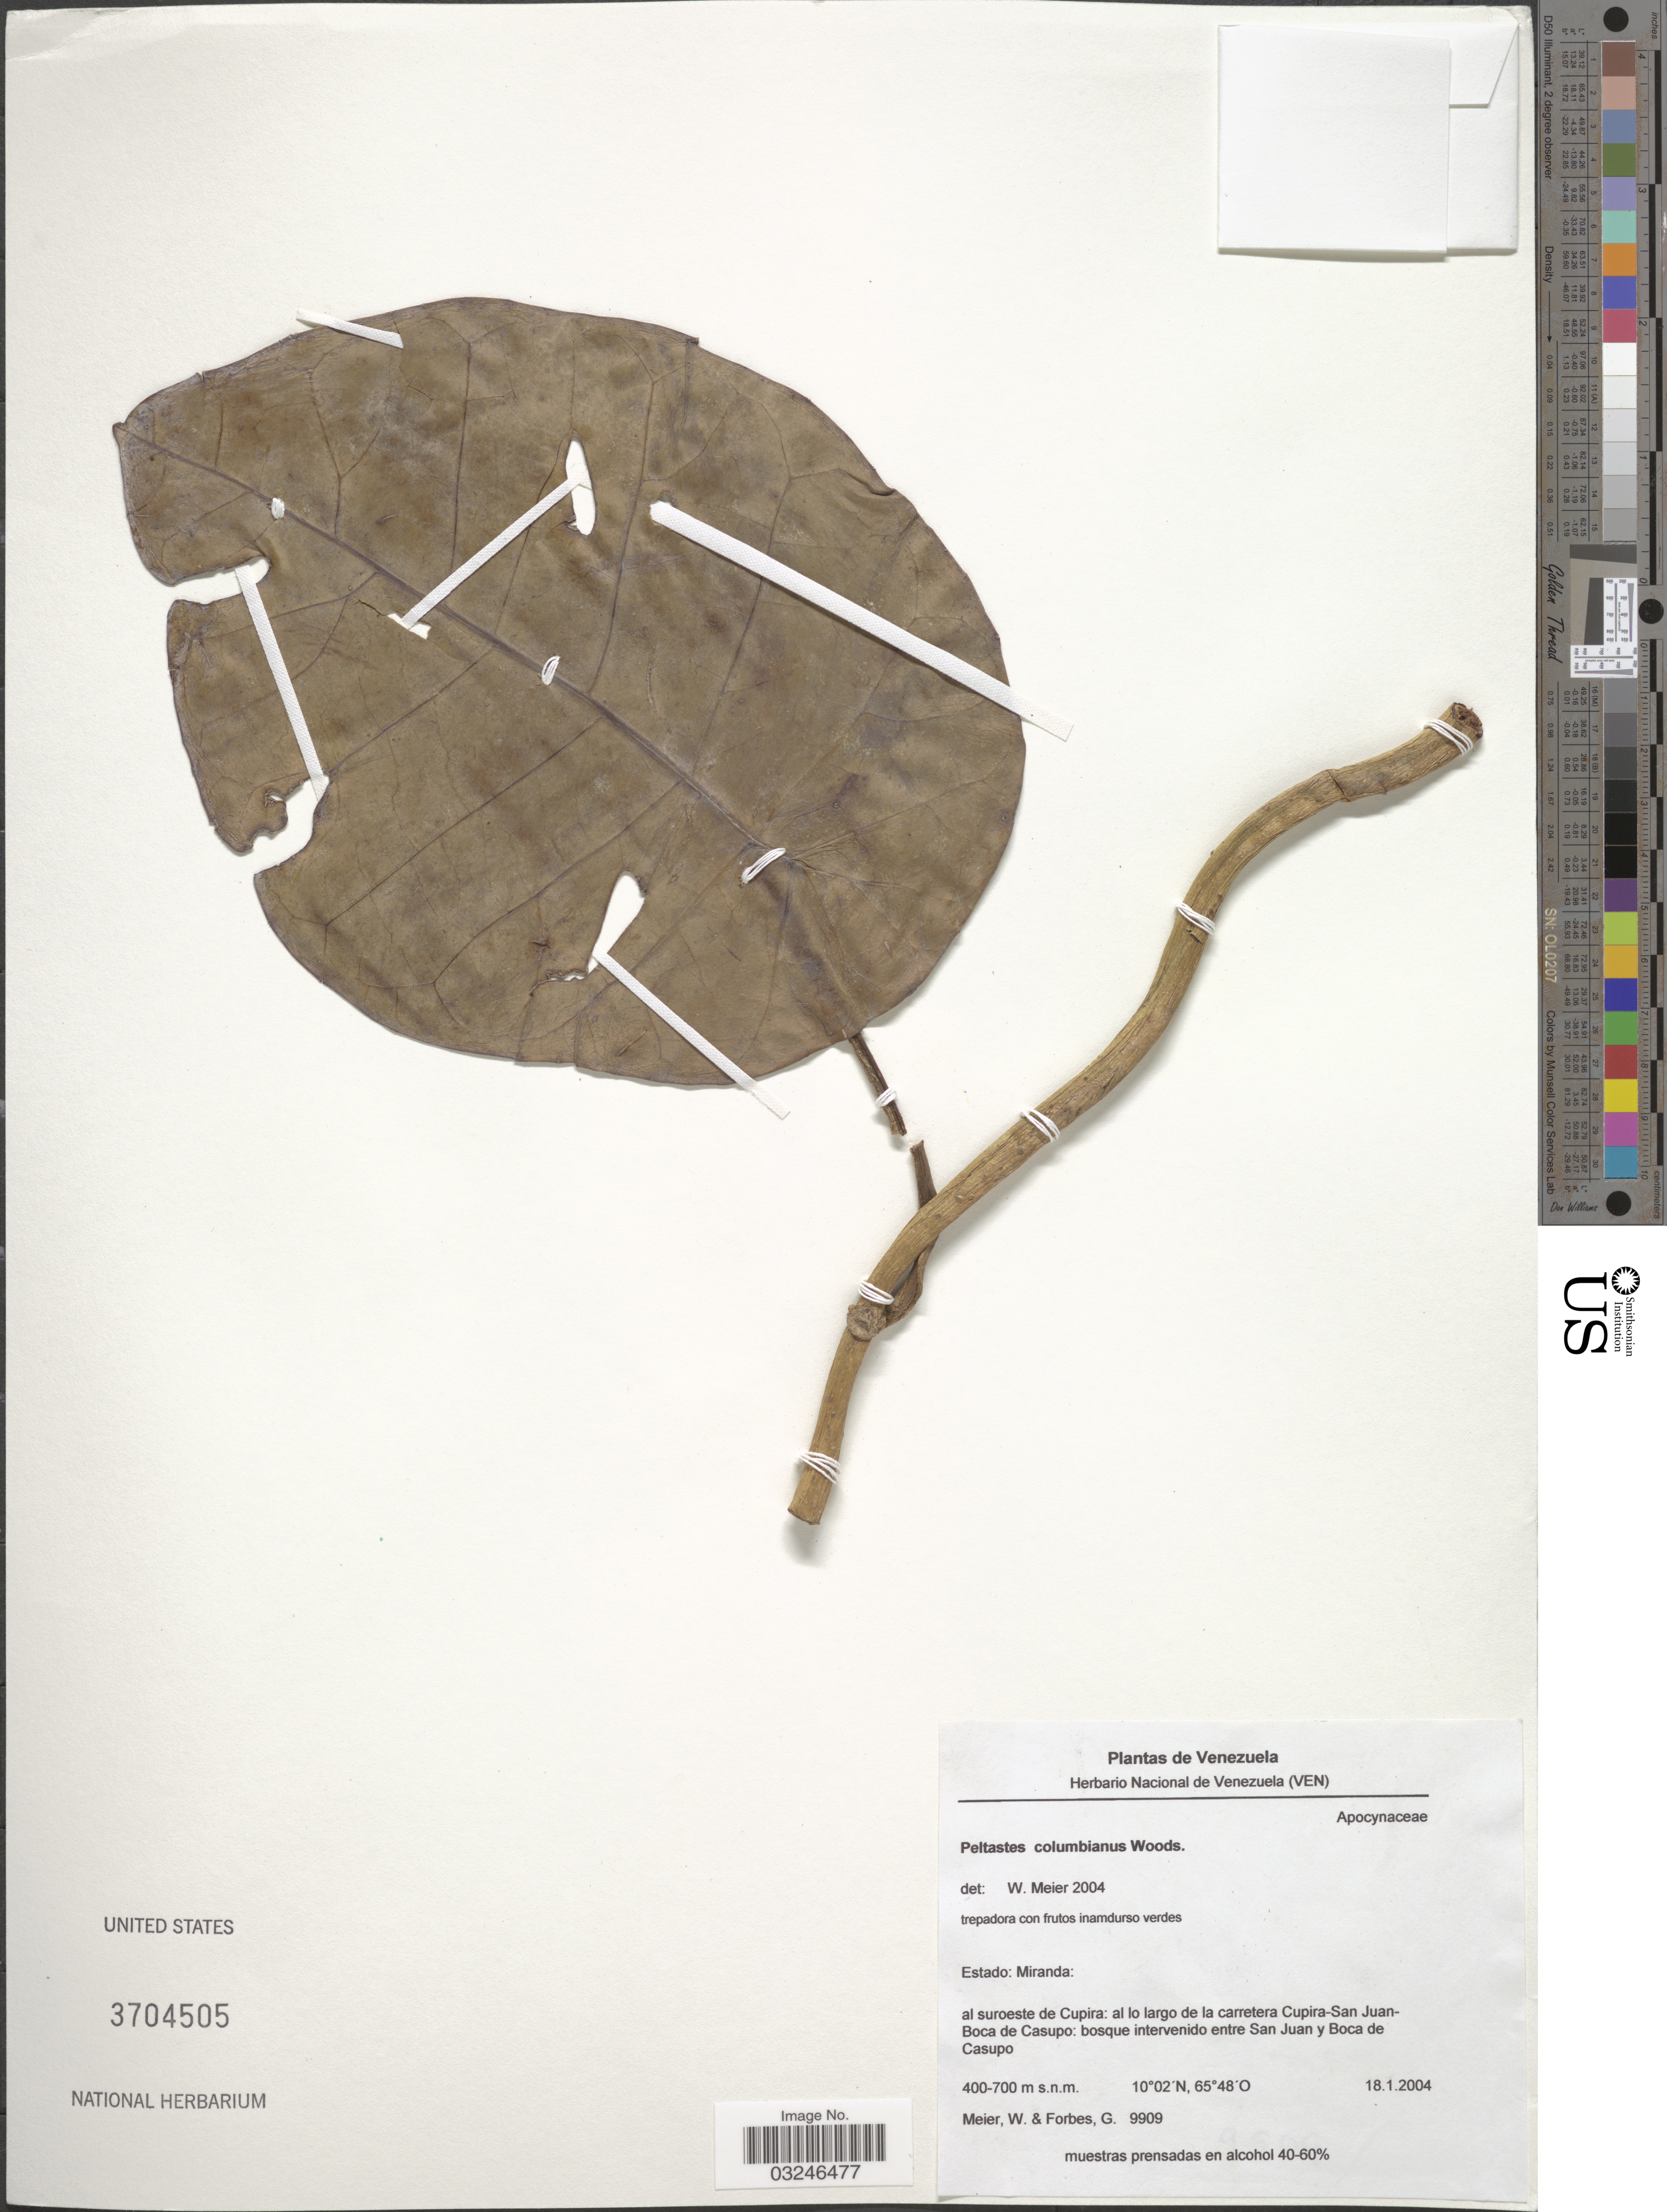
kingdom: Plantae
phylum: Tracheophyta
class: Magnoliopsida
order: Gentianales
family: Apocynaceae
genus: Peltastes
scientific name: Peltastes colombianus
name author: Woodson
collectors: W. Meier & G. Forbes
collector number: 9909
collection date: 2004-01-18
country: Venezuela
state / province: Miranda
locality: Estado: Miranda: al suroeste de Cupira: al lo largo de carretera Cupira-San Juan-Boca de Casupo: bosque intervenido entre San Juan y Boca de Casupo.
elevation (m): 400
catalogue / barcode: US 3704505